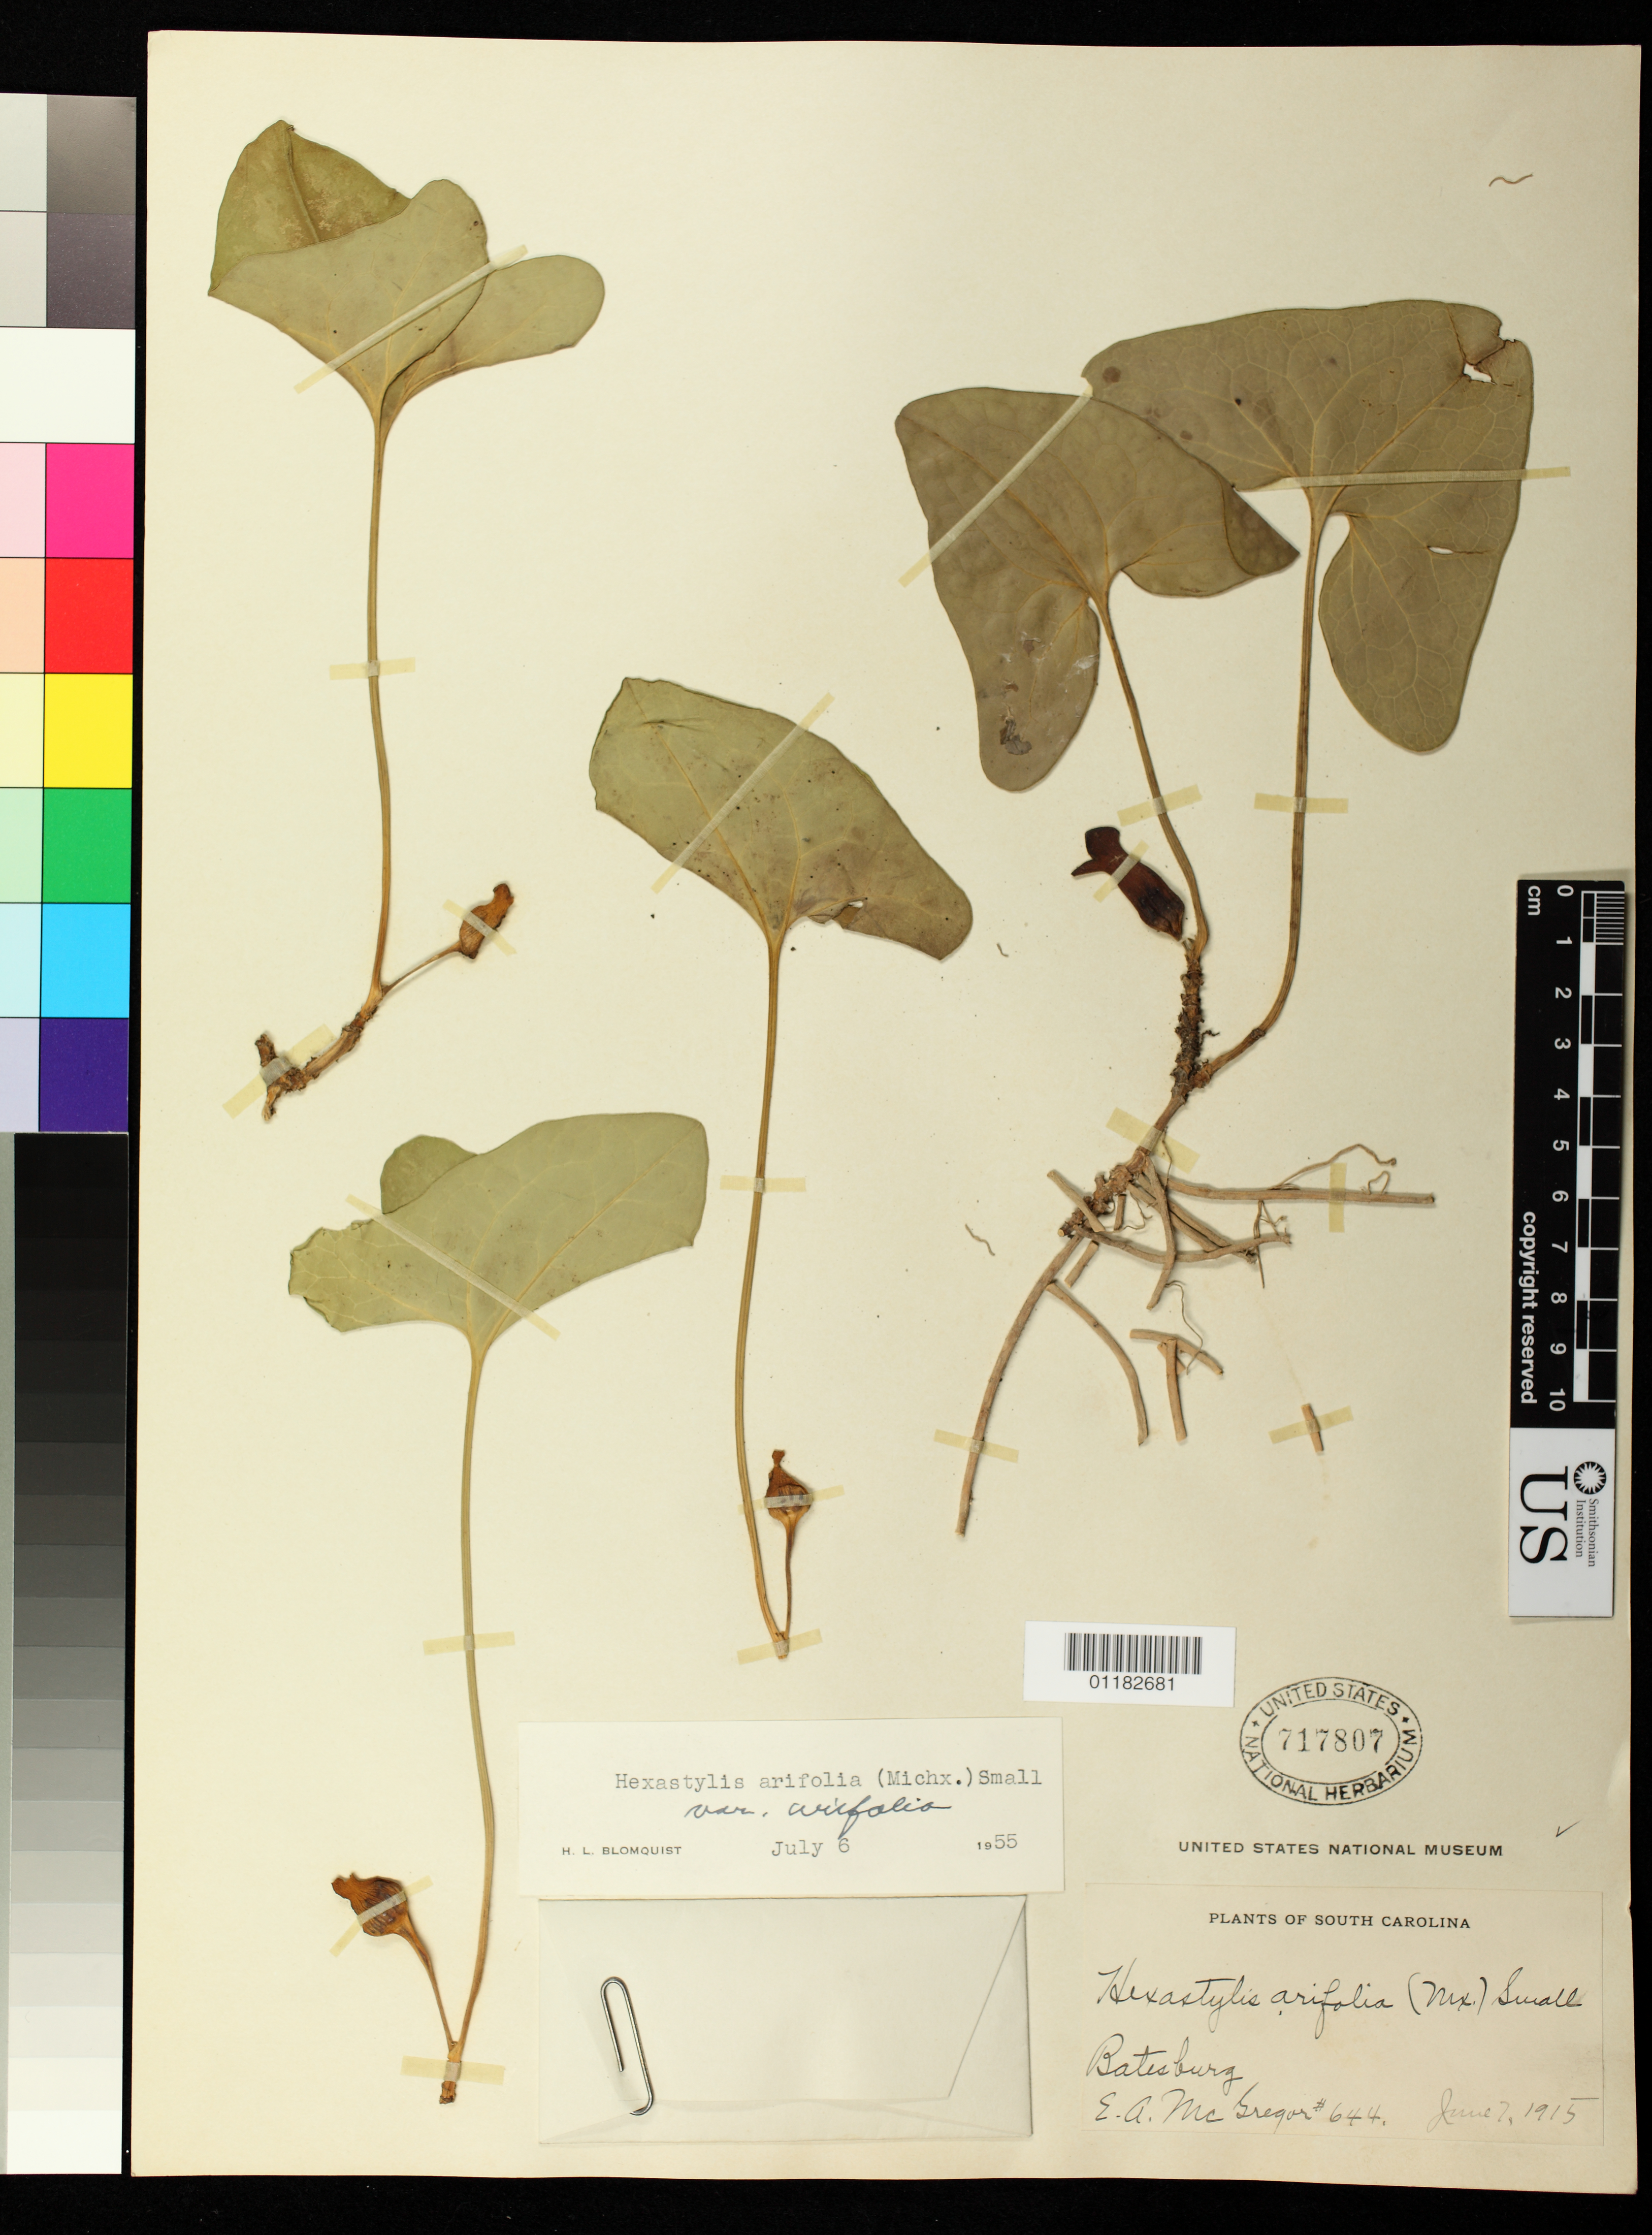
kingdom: Plantae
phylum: Tracheophyta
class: Magnoliopsida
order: Piperales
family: Aristolochiaceae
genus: Hexastylis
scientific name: Hexastylis arifolia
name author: (Michx.) Small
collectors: E. A. McGregor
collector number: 644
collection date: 1915-06-07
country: United States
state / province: South Carolina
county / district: Lexington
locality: Batesburg, Lexington County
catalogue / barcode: US 717807